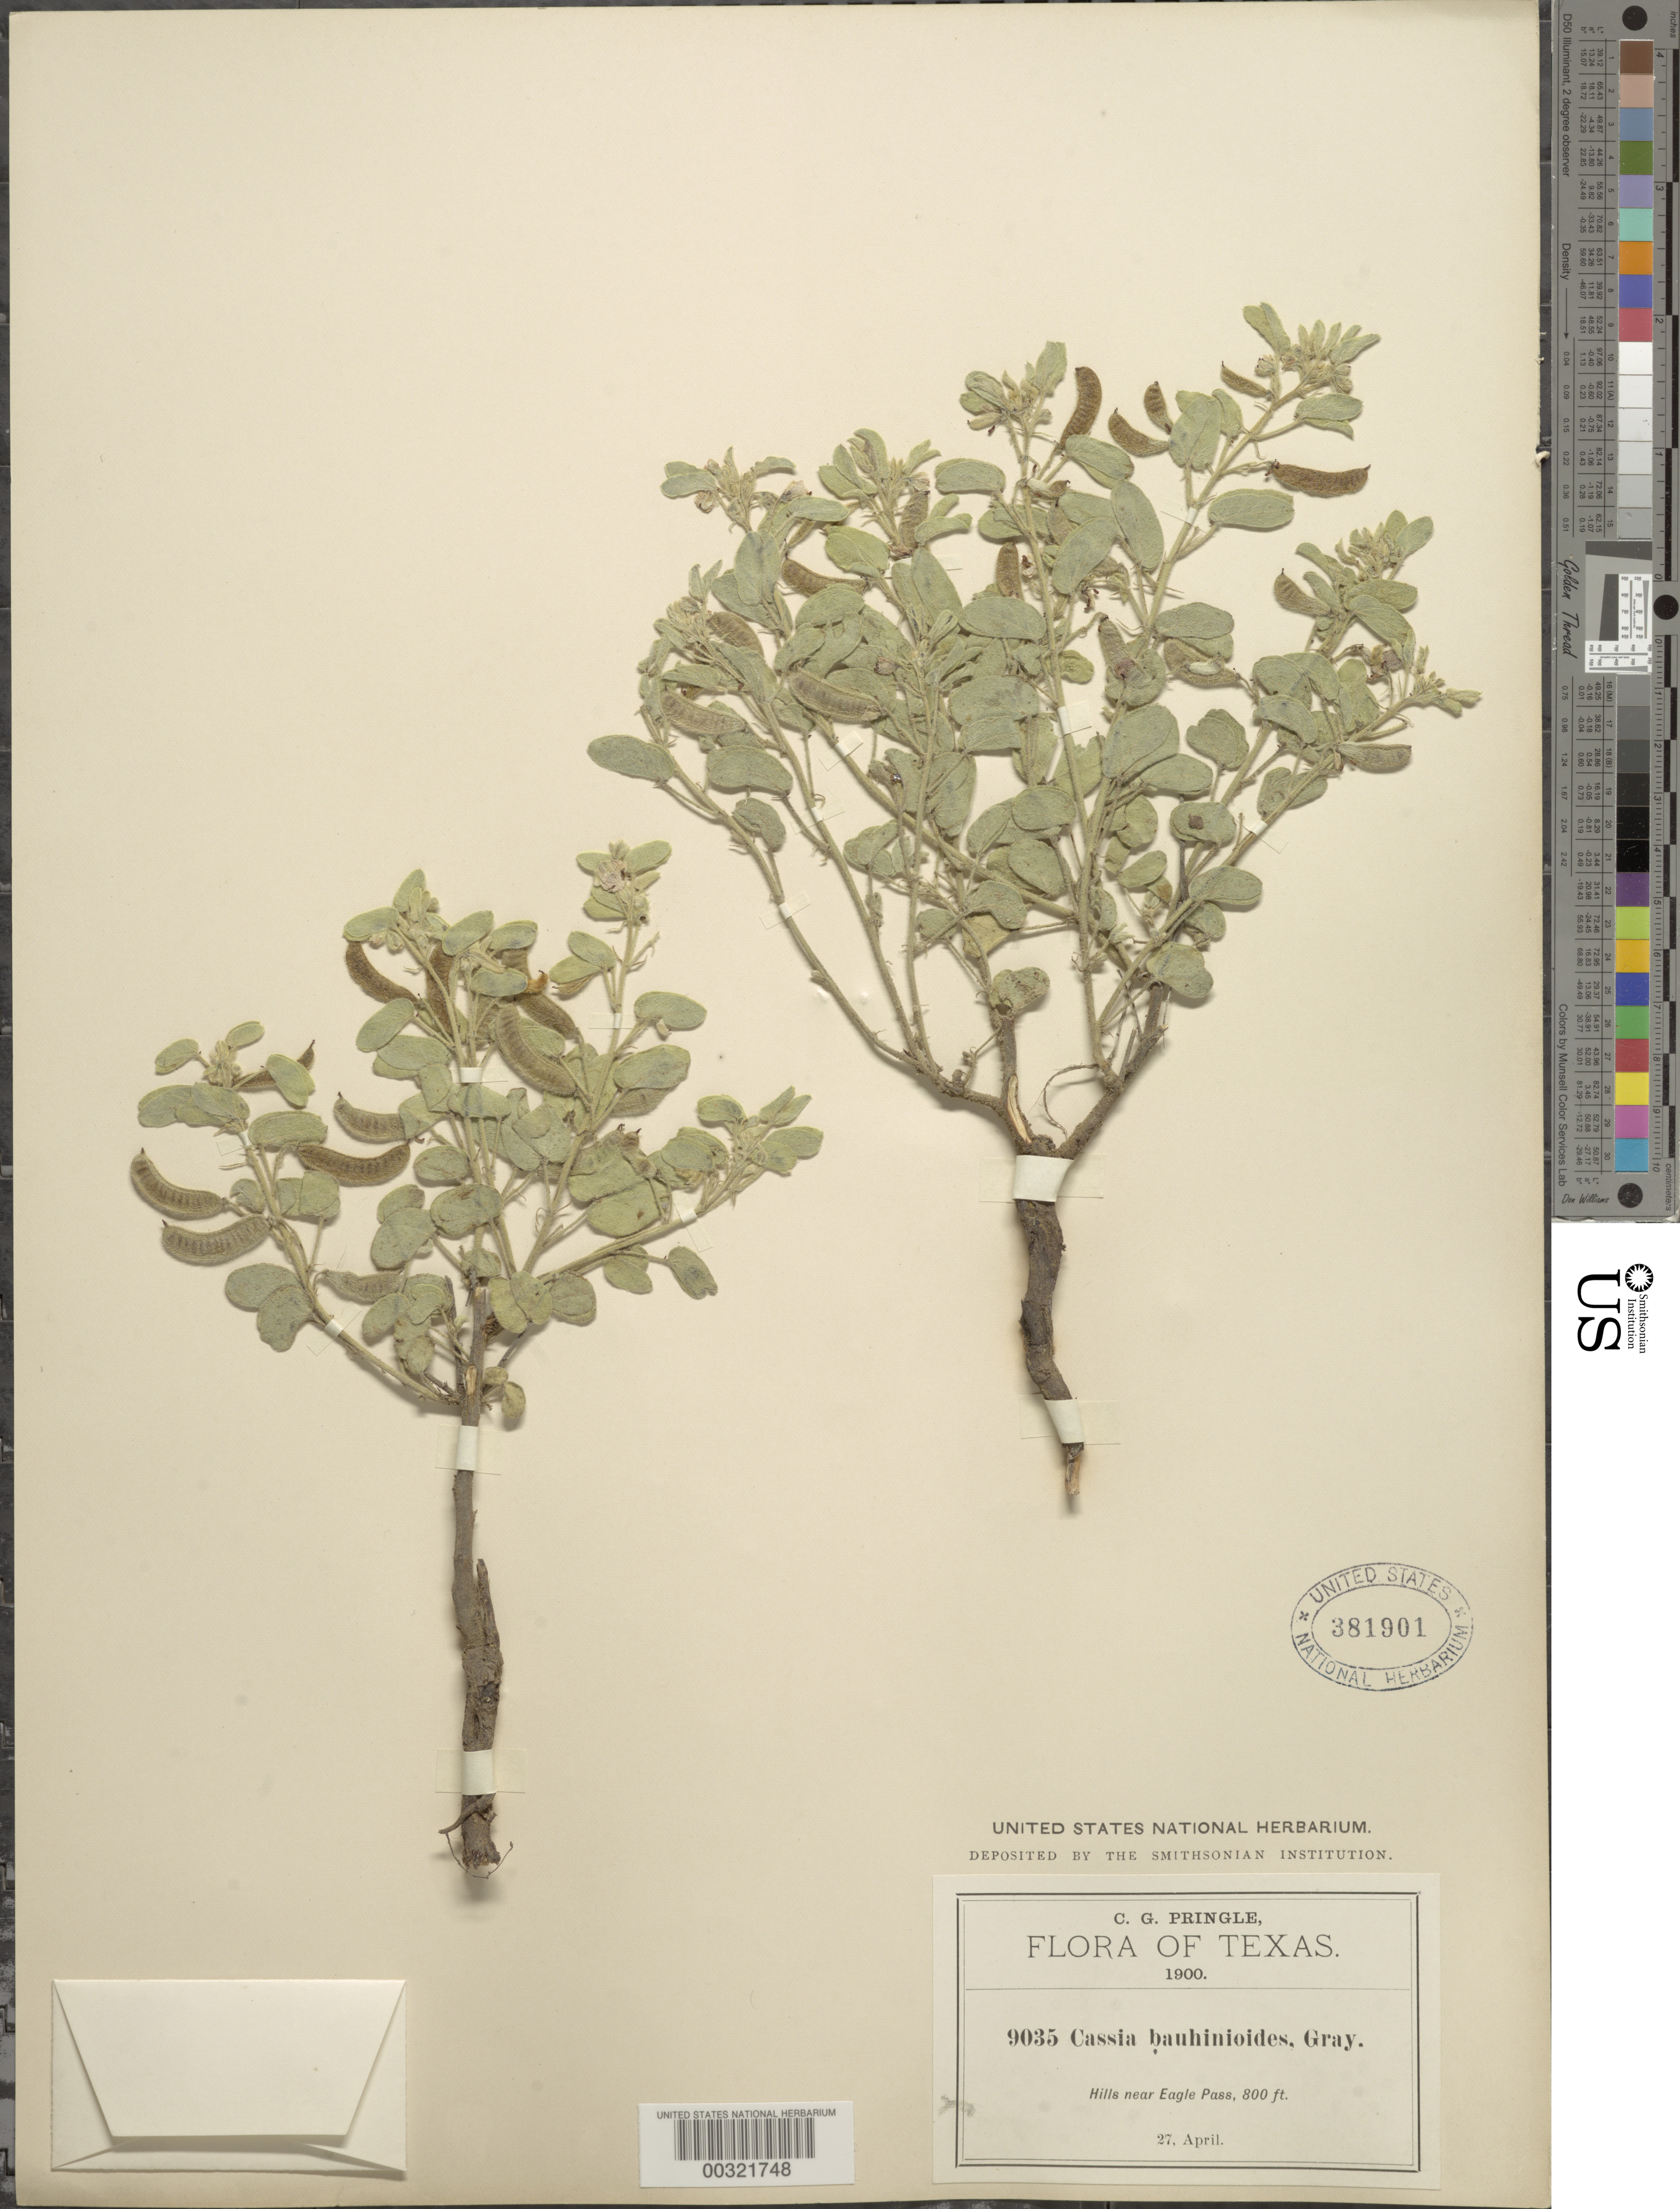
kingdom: Plantae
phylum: Tracheophyta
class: Magnoliopsida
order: Fabales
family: Fabaceae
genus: Senna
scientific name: Senna bauhinioides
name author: (A. Gray) H.S. Irwin & Barneby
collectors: C. G. Pringle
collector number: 9035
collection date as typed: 27 Apr 1900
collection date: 1900-04-27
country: United States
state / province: Texas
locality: Near eagle pass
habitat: Hills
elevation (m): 244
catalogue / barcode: US 381901